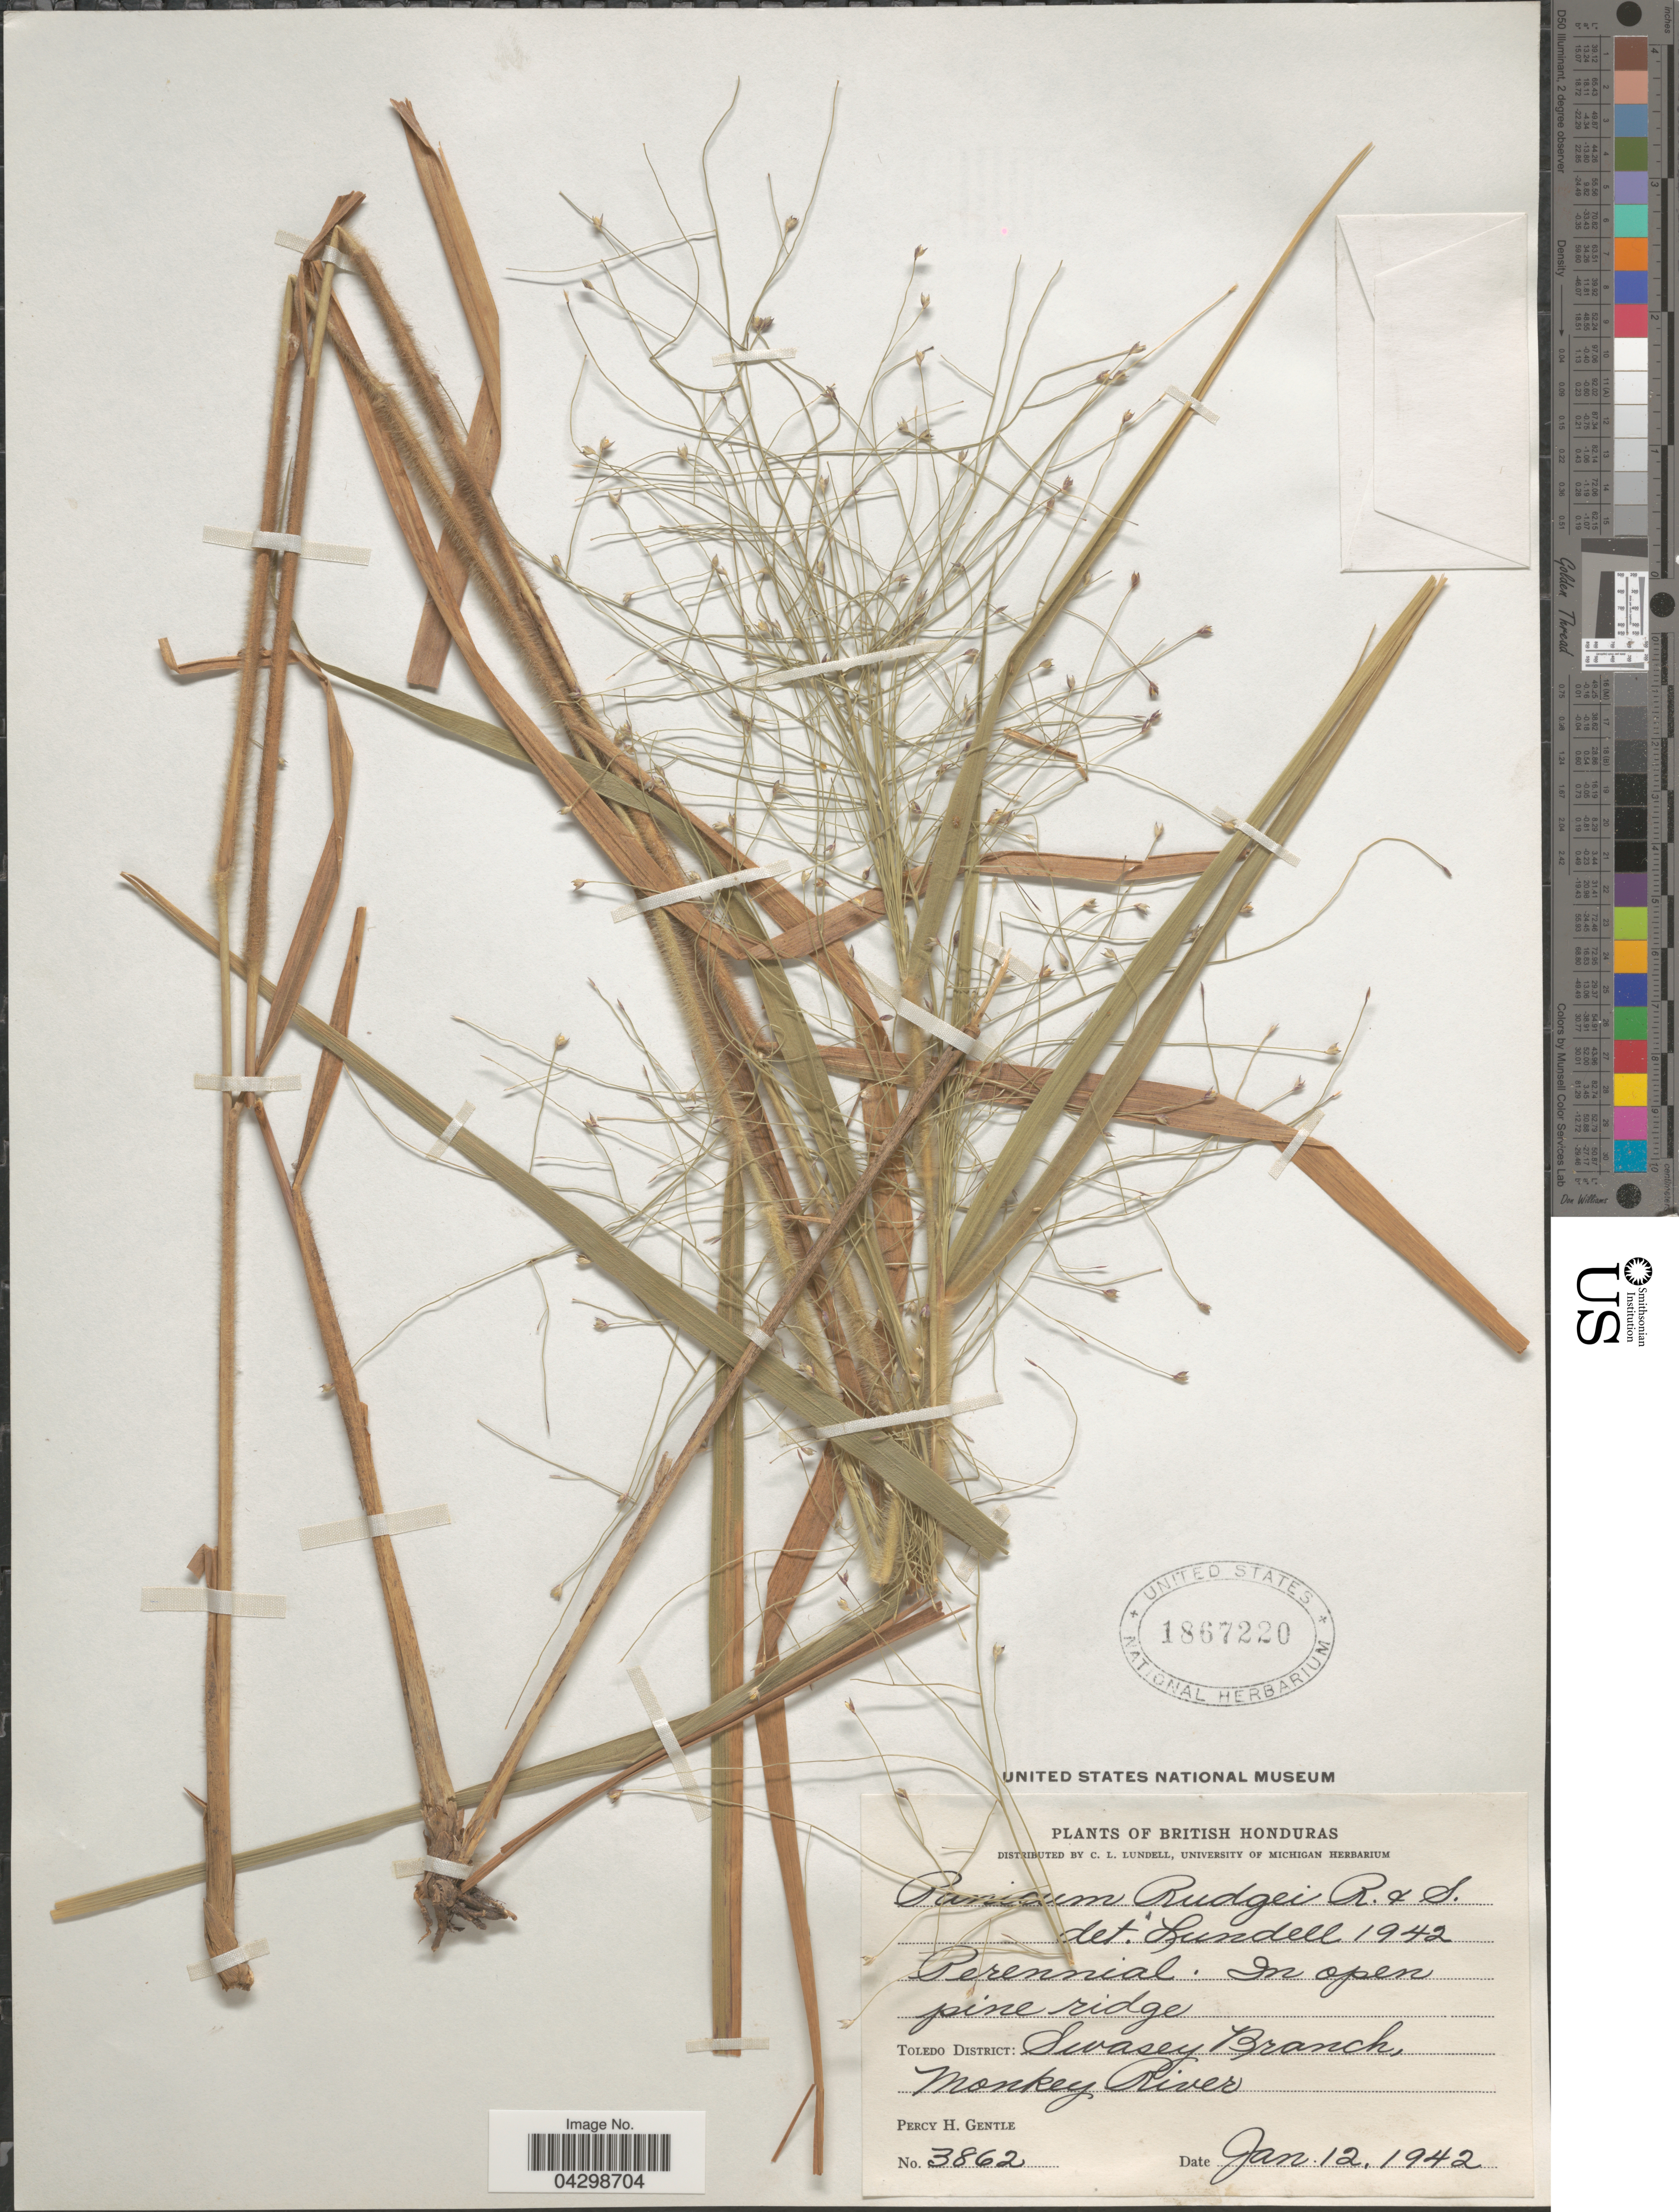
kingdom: Plantae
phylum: Tracheophyta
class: Liliopsida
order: Poales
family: Poaceae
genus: Panicum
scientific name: Panicum rudgei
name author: Roem. & Schult.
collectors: P. H. Gentle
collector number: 3862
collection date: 1942-01-12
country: Belize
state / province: Toledo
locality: British Honduras. Toledo District: Swasey Branch, Monkey River.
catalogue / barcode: US 1867220